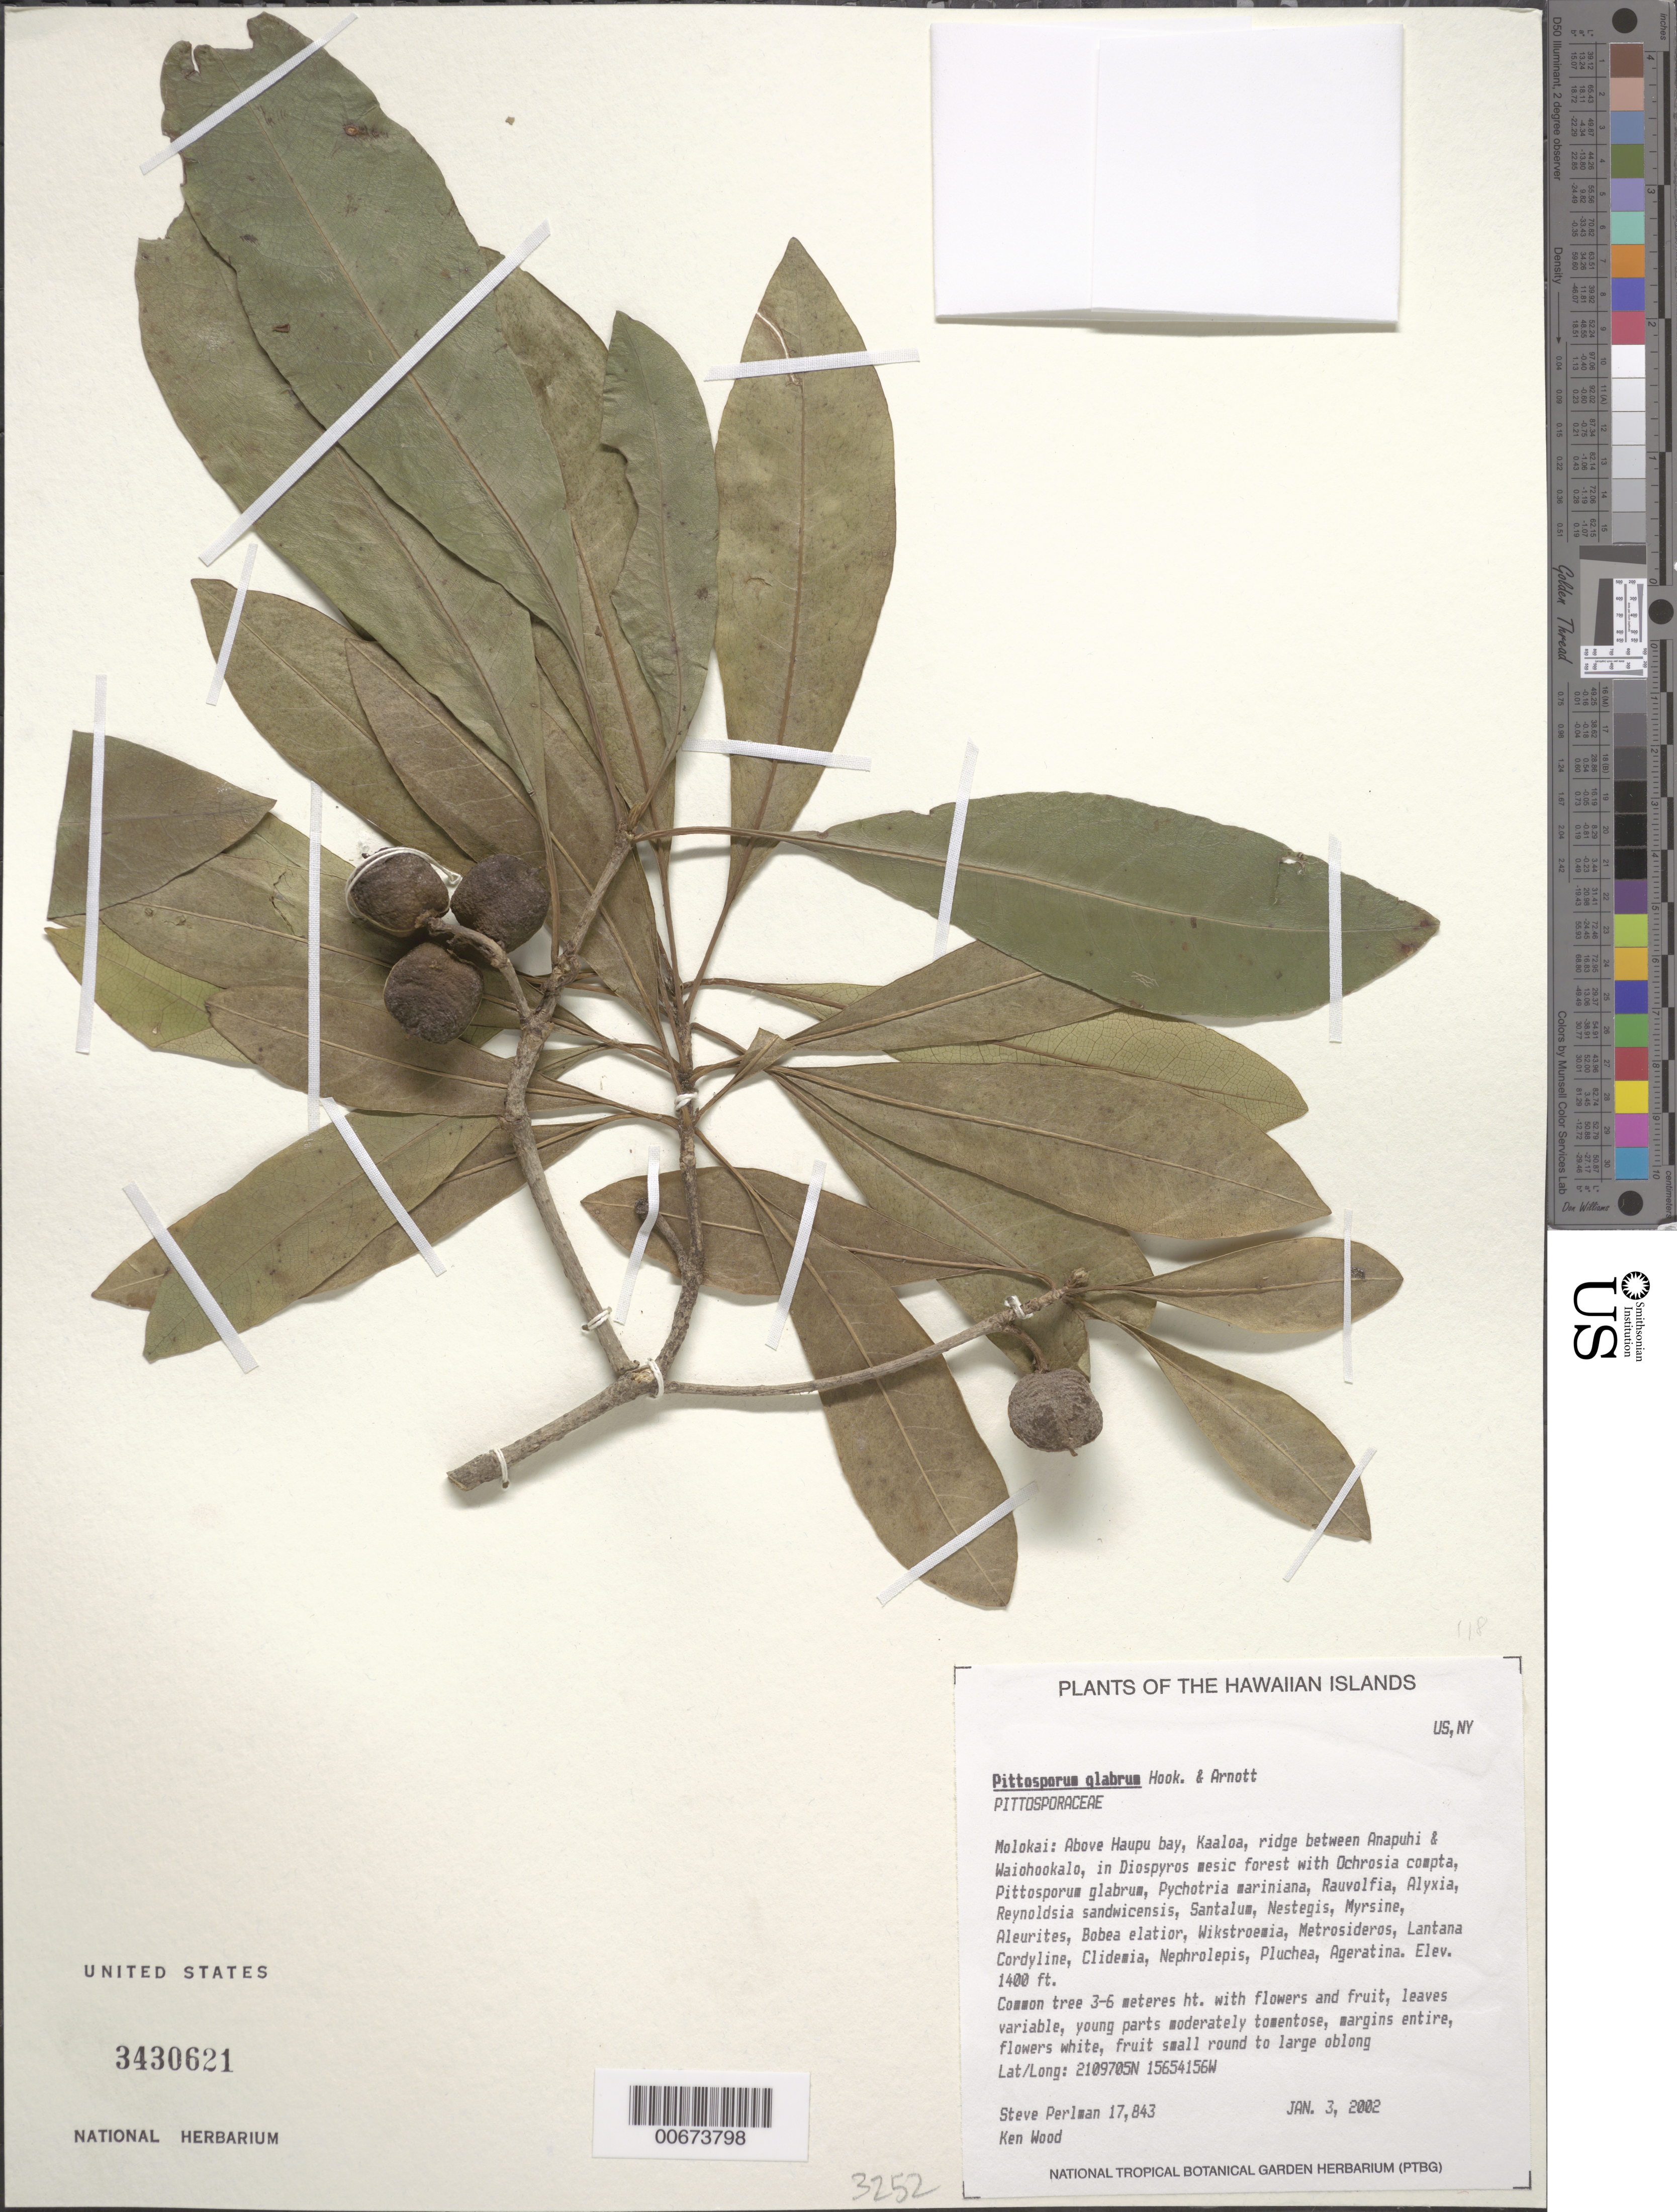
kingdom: Plantae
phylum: Tracheophyta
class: Magnoliopsida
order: Apiales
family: Pittosporaceae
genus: Pittosporum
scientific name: Pittosporum glabrum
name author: Hook. & Arn.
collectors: S. P. Perlman & K. Wood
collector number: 17843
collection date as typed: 3 Jan 2002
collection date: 2002-01-03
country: United States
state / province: Hawaii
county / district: Maui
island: Moloka'i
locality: Above Haupu bay, Kaaloa, ridge between Anapuhi & Waiohookalo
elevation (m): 427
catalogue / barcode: US 3430621